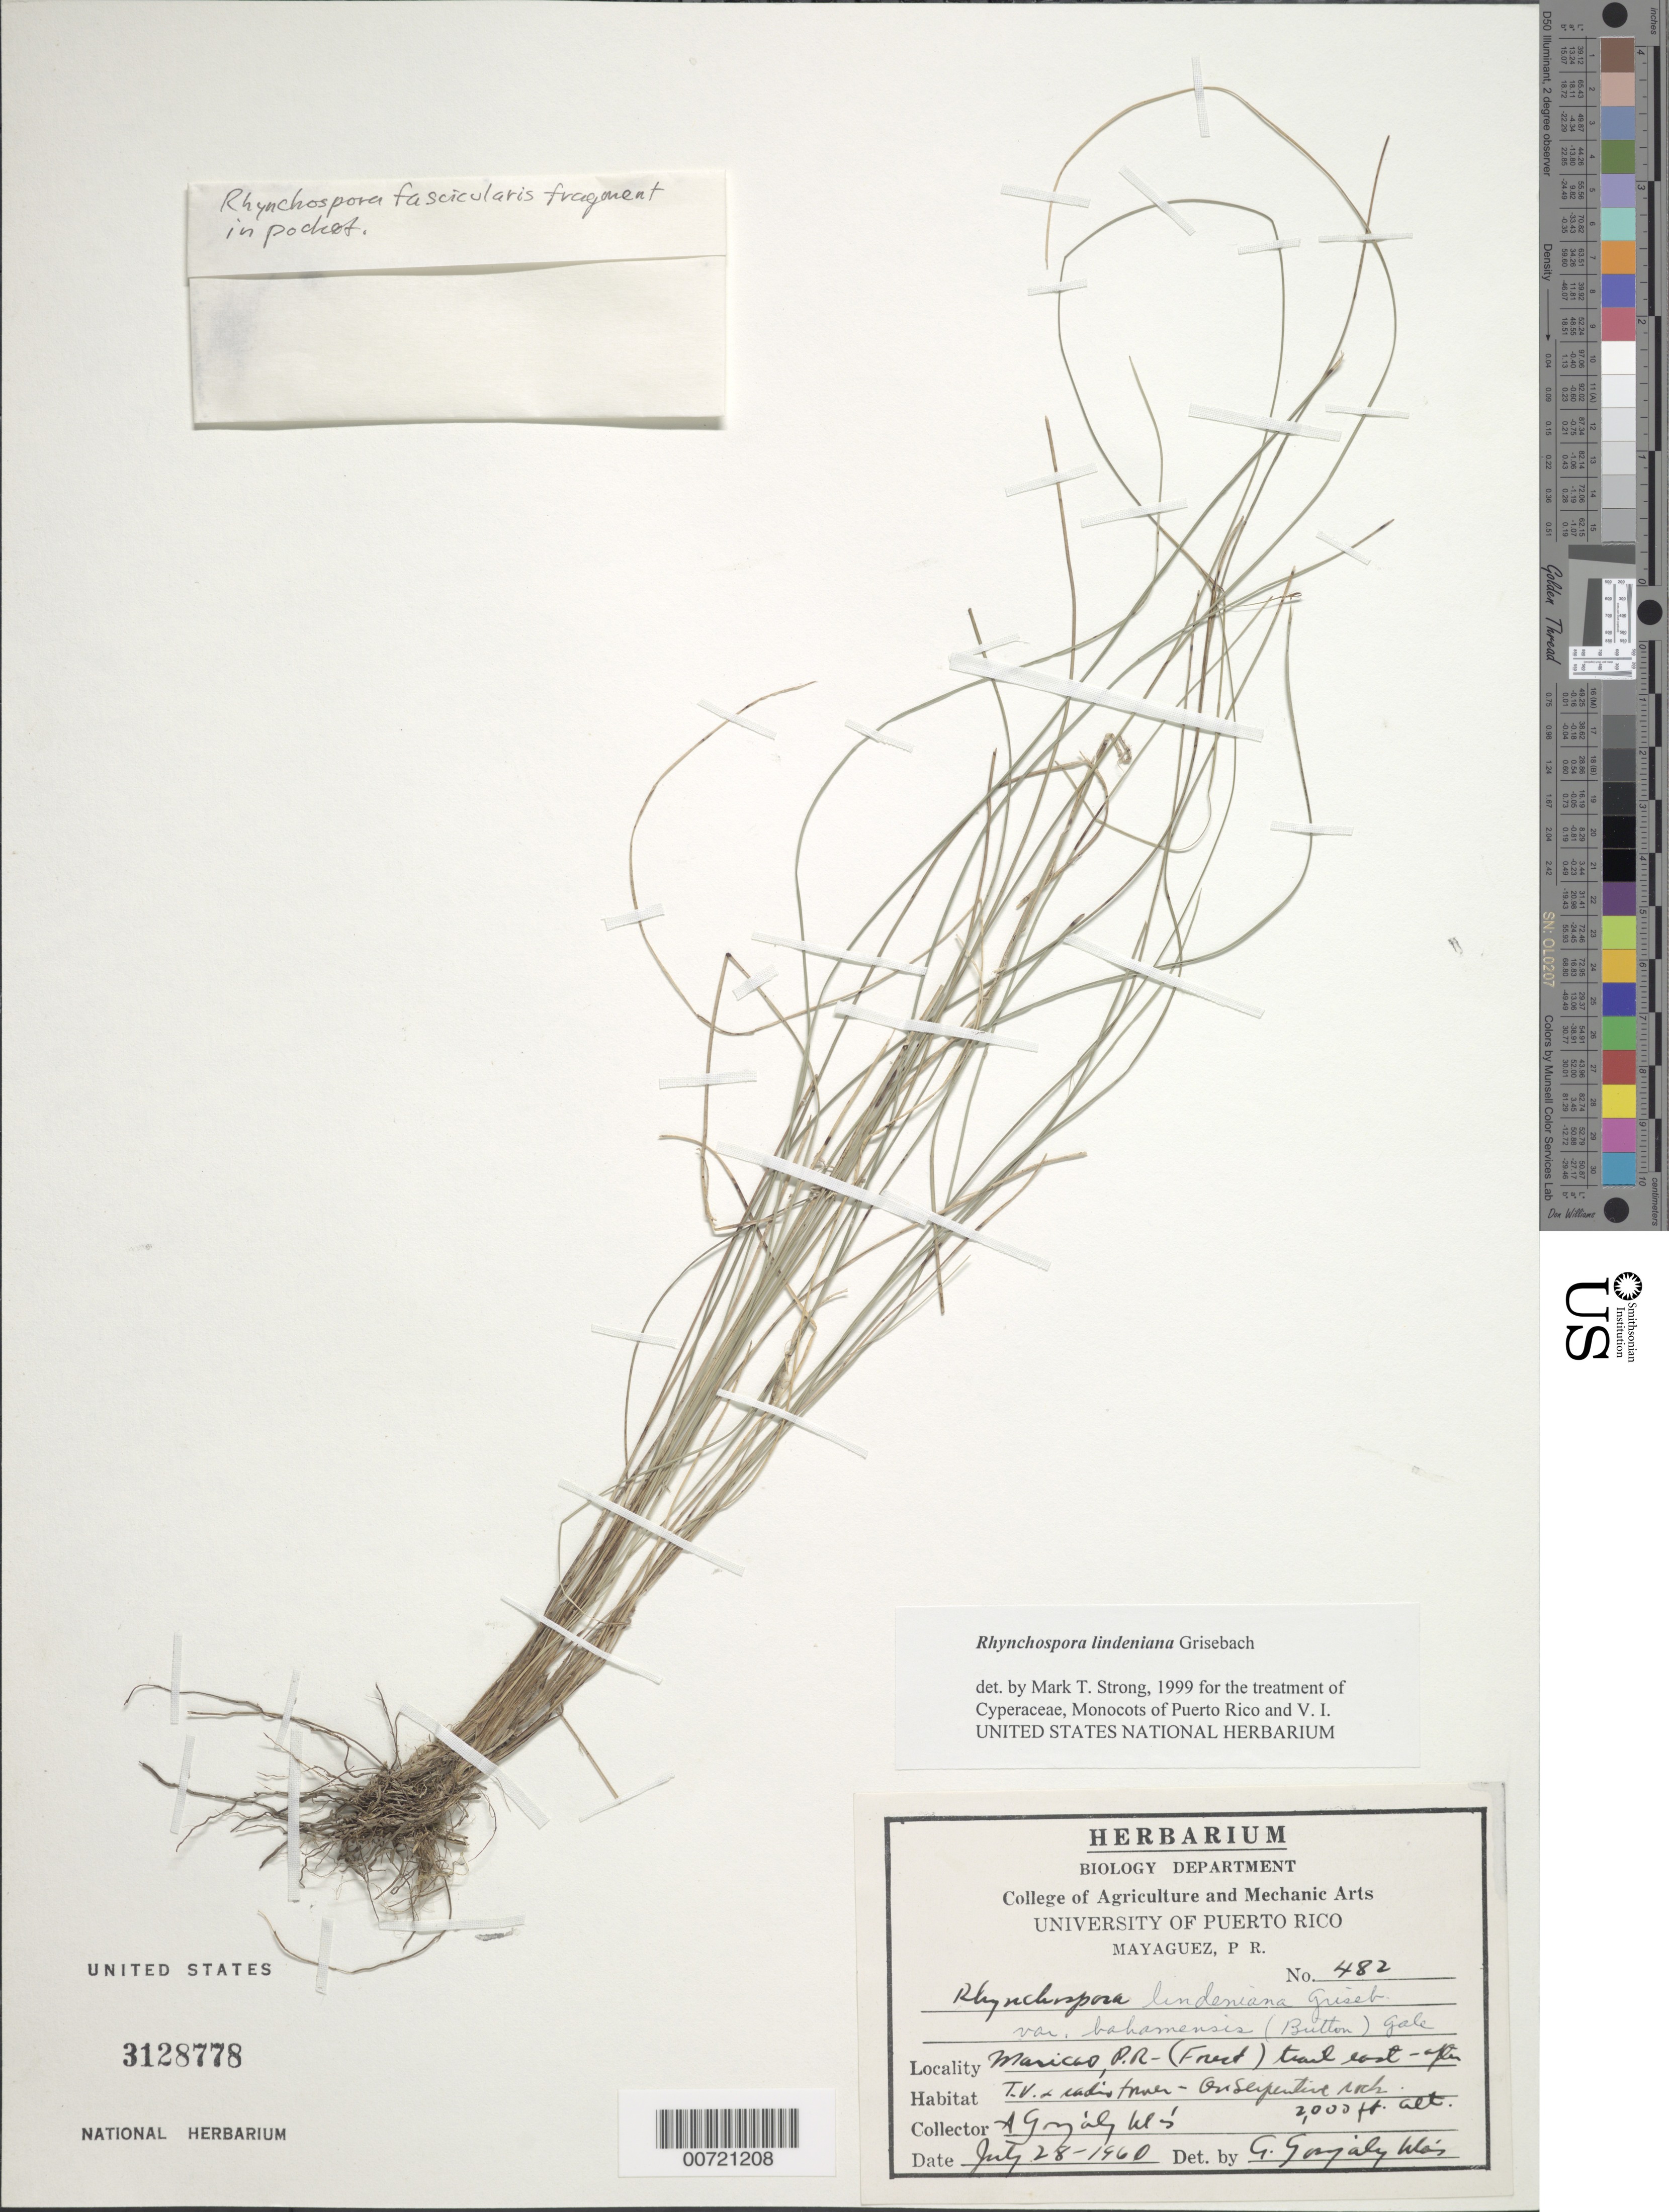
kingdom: Plantae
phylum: Tracheophyta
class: Liliopsida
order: Poales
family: Cyperaceae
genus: Rhynchospora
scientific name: Rhynchospora lindeniana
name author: Griseb.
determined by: Strong, M. T., (US), Smithsonian Institution - National Museum of Natural History (UNITED STATES)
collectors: A. González Más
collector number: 482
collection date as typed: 28 Jul 1960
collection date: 1960-07-28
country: Puerto Rico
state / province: Maricao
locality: Maricao, forest trail E after T.V. and radio tower.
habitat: On serpentine rock.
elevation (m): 610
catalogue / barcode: US 3128778